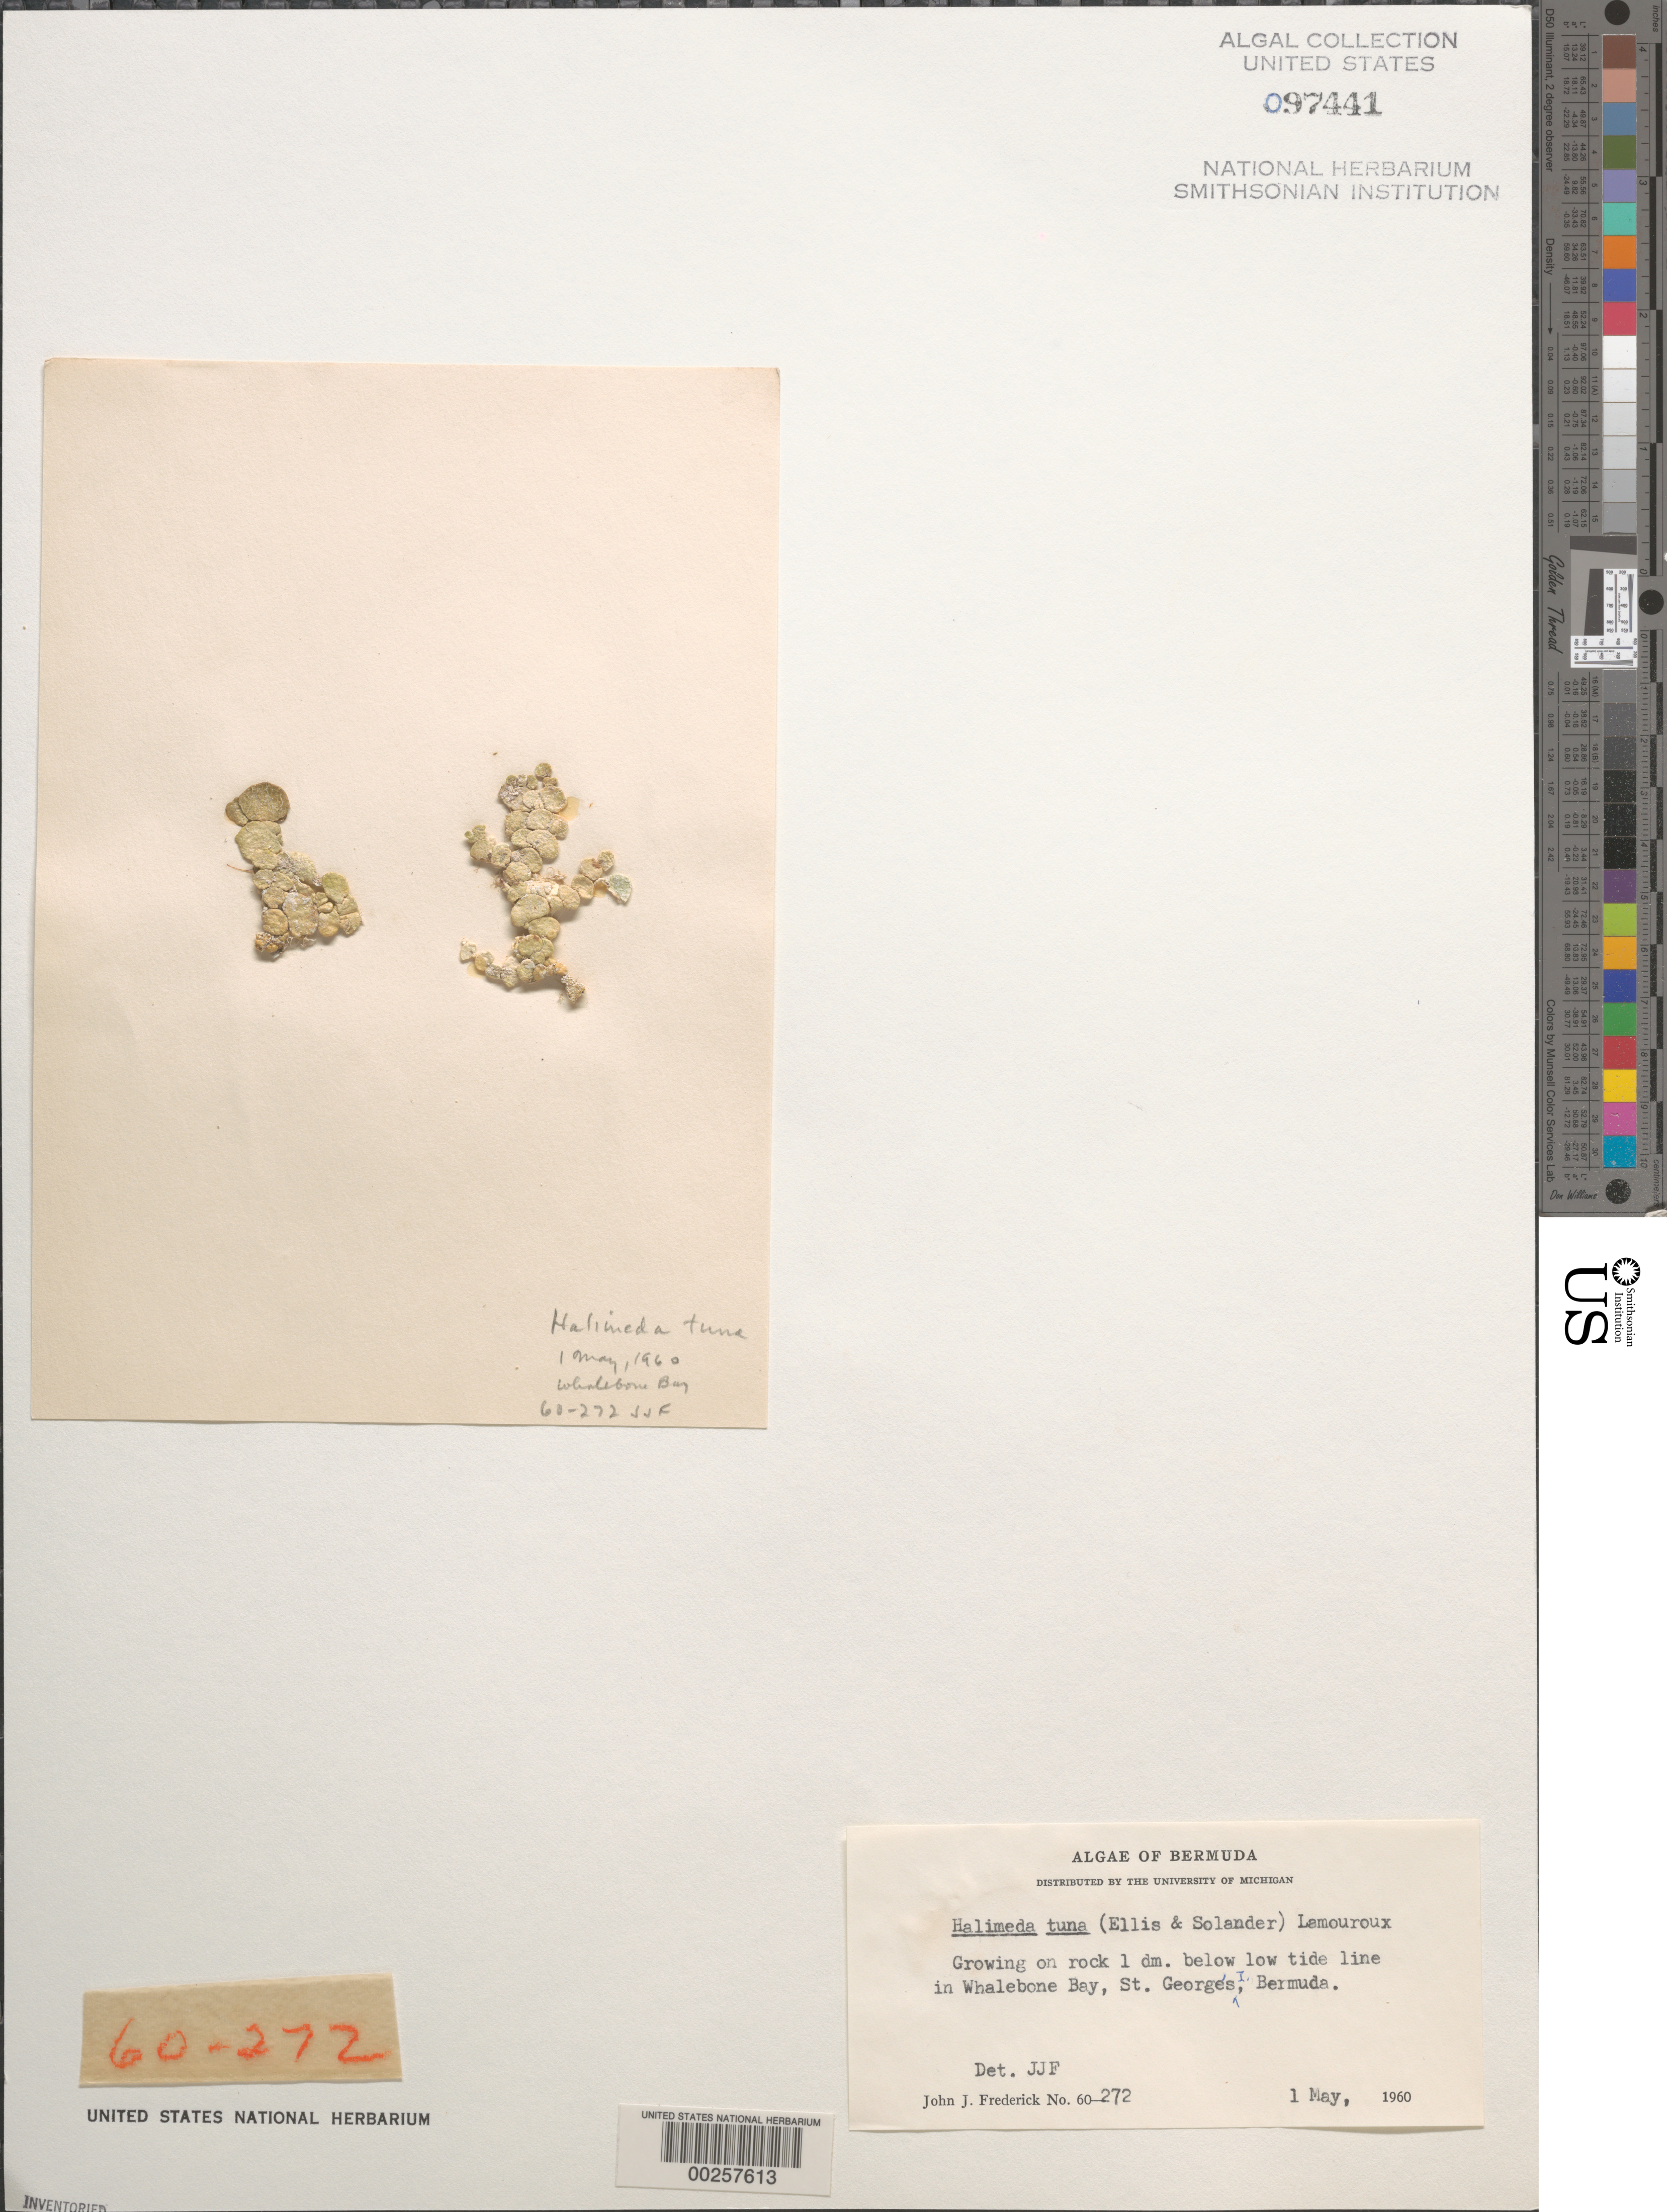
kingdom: Plantae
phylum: Chlorophyta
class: Ulvophyceae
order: Bryopsidales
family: Halimedaceae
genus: Halimeda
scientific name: Halimeda tuna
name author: (J. Ellis & Sol.) J.V.Lamouroux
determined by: Frederick, J. J.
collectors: J. Frederick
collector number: JJF 60-272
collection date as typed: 01 May 1960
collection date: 1960-05-01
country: Bermuda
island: St. George's Island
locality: Whalebone Bay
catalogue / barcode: US 97441